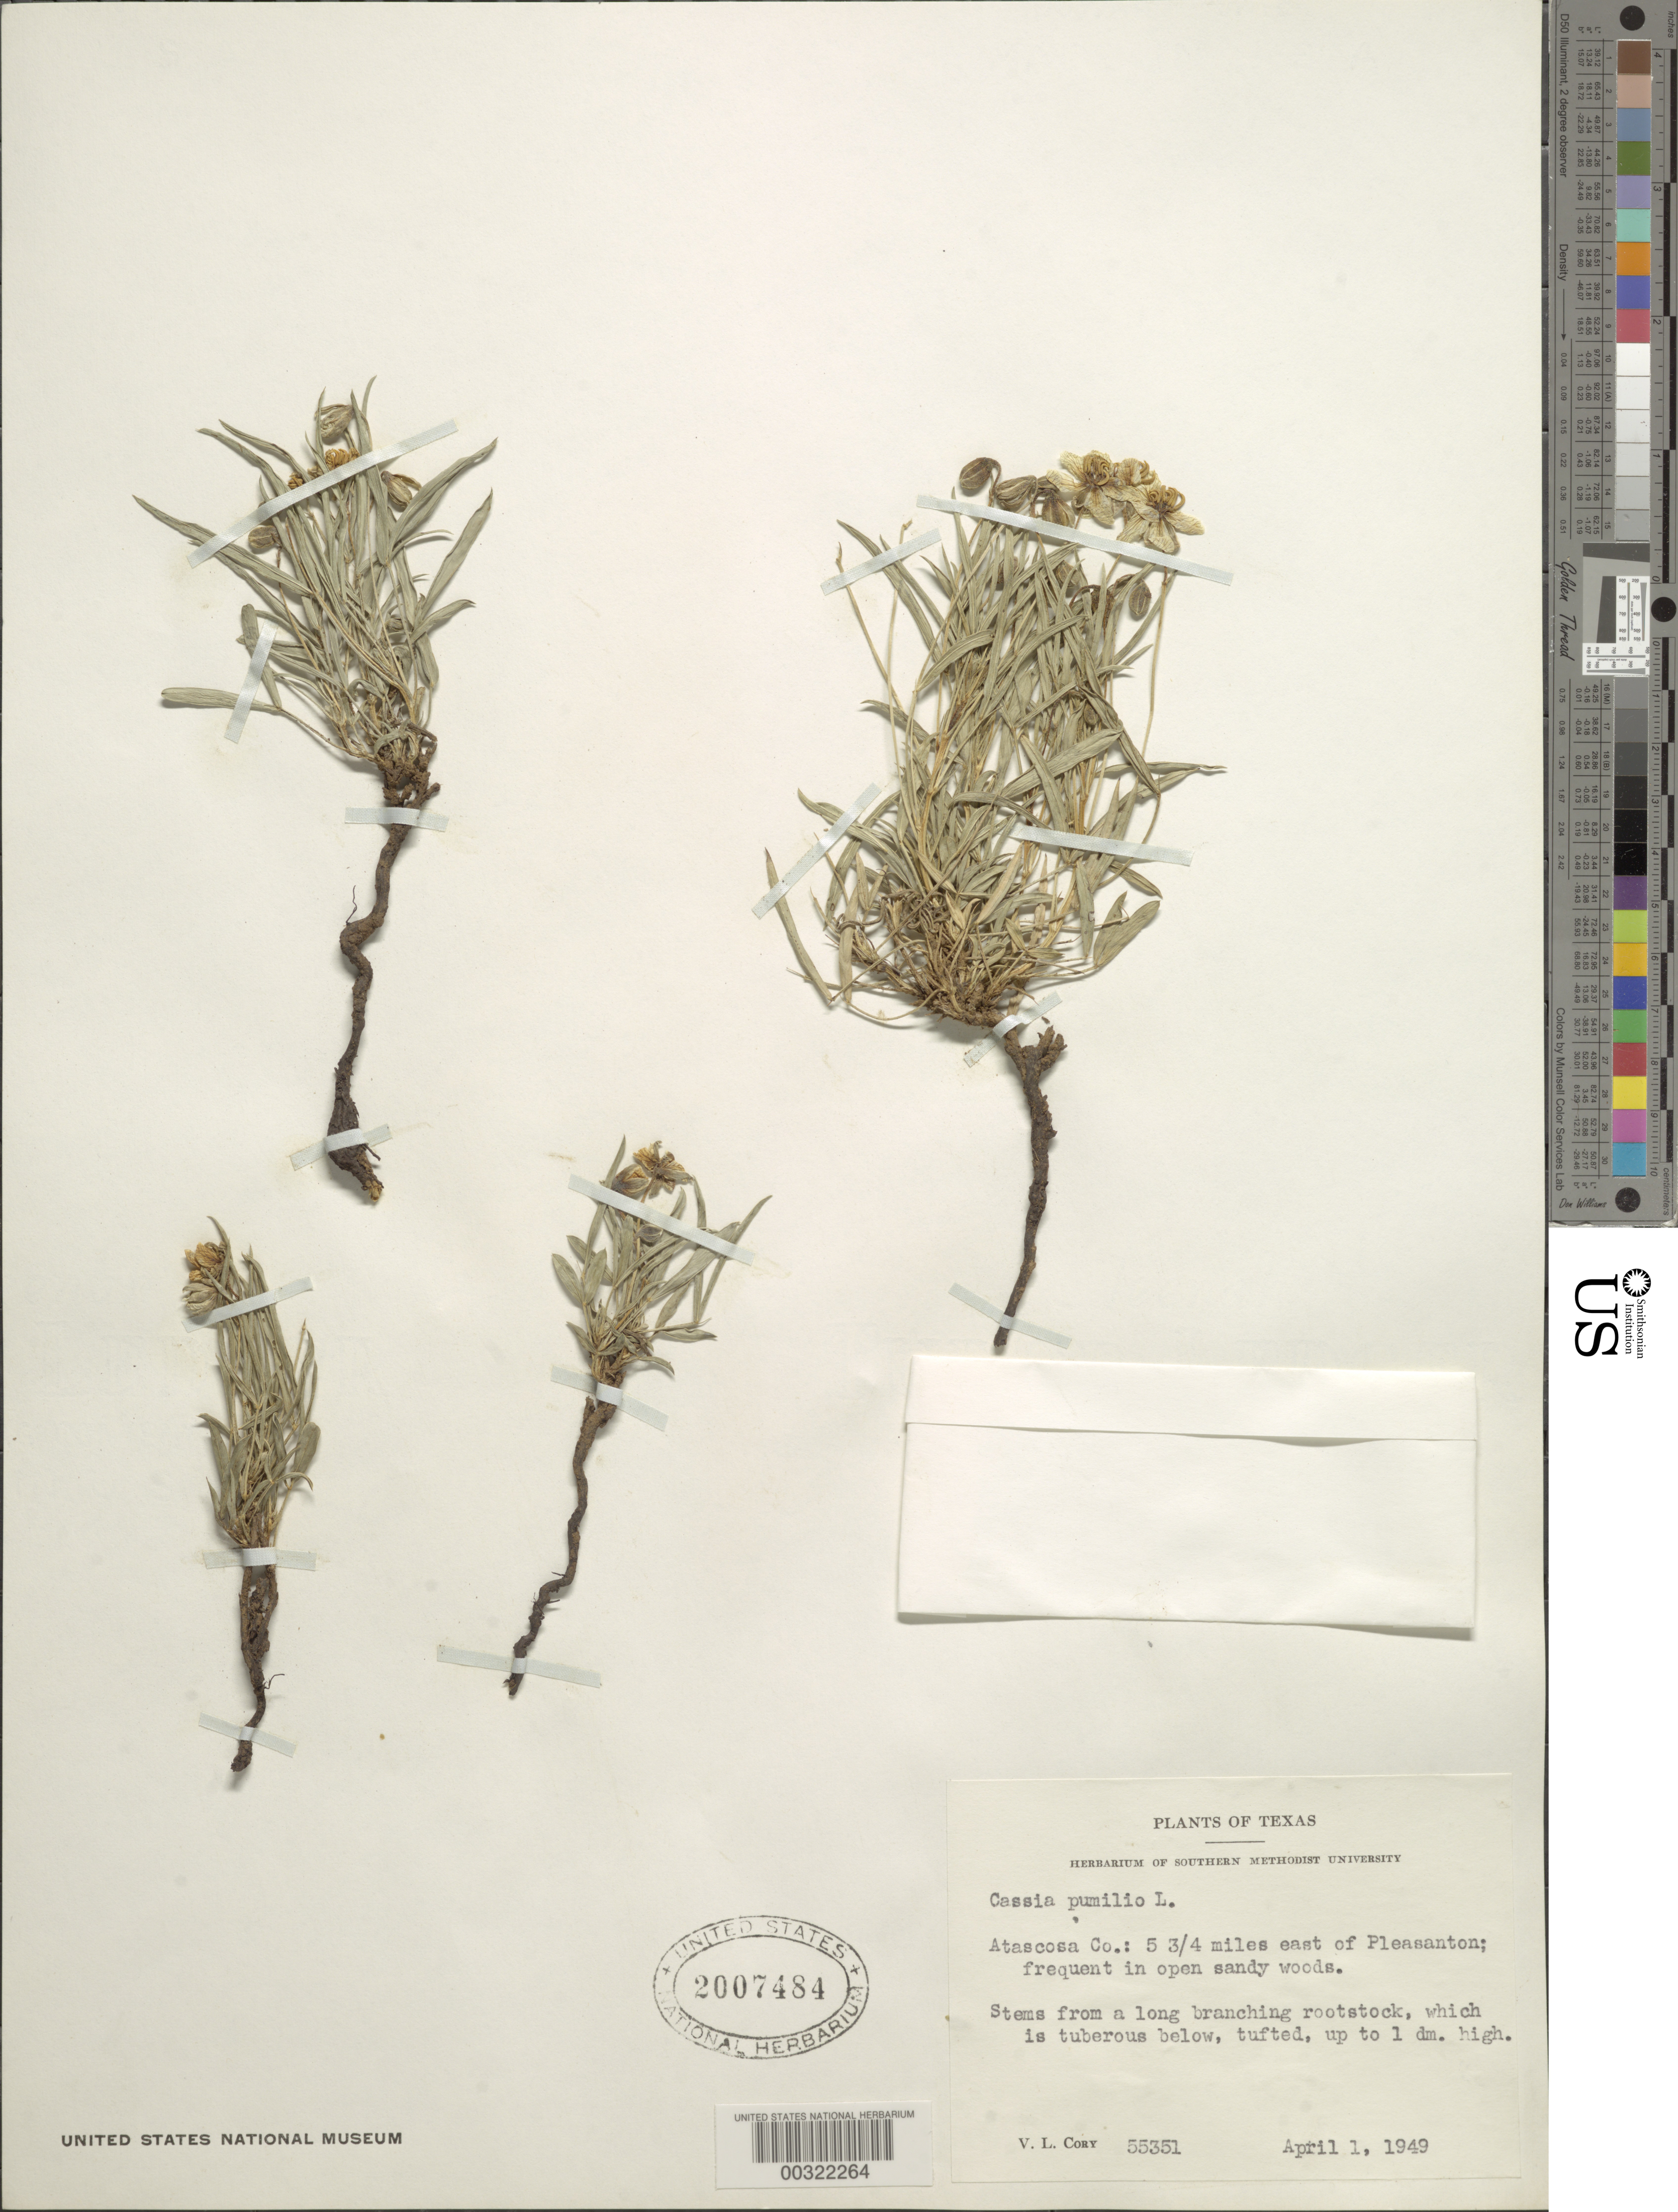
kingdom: Plantae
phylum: Tracheophyta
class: Magnoliopsida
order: Fabales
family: Fabaceae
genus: Senna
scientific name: Senna pumilio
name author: (A. Gray) H.S. Irwin & Barneby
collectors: V. Cory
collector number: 55351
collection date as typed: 01 Apr 1949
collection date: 1949-04-01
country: United States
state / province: Texas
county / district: Atascosa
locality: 5 3/4 mi e of pleasanton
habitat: Open sandy woods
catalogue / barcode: US 2007484